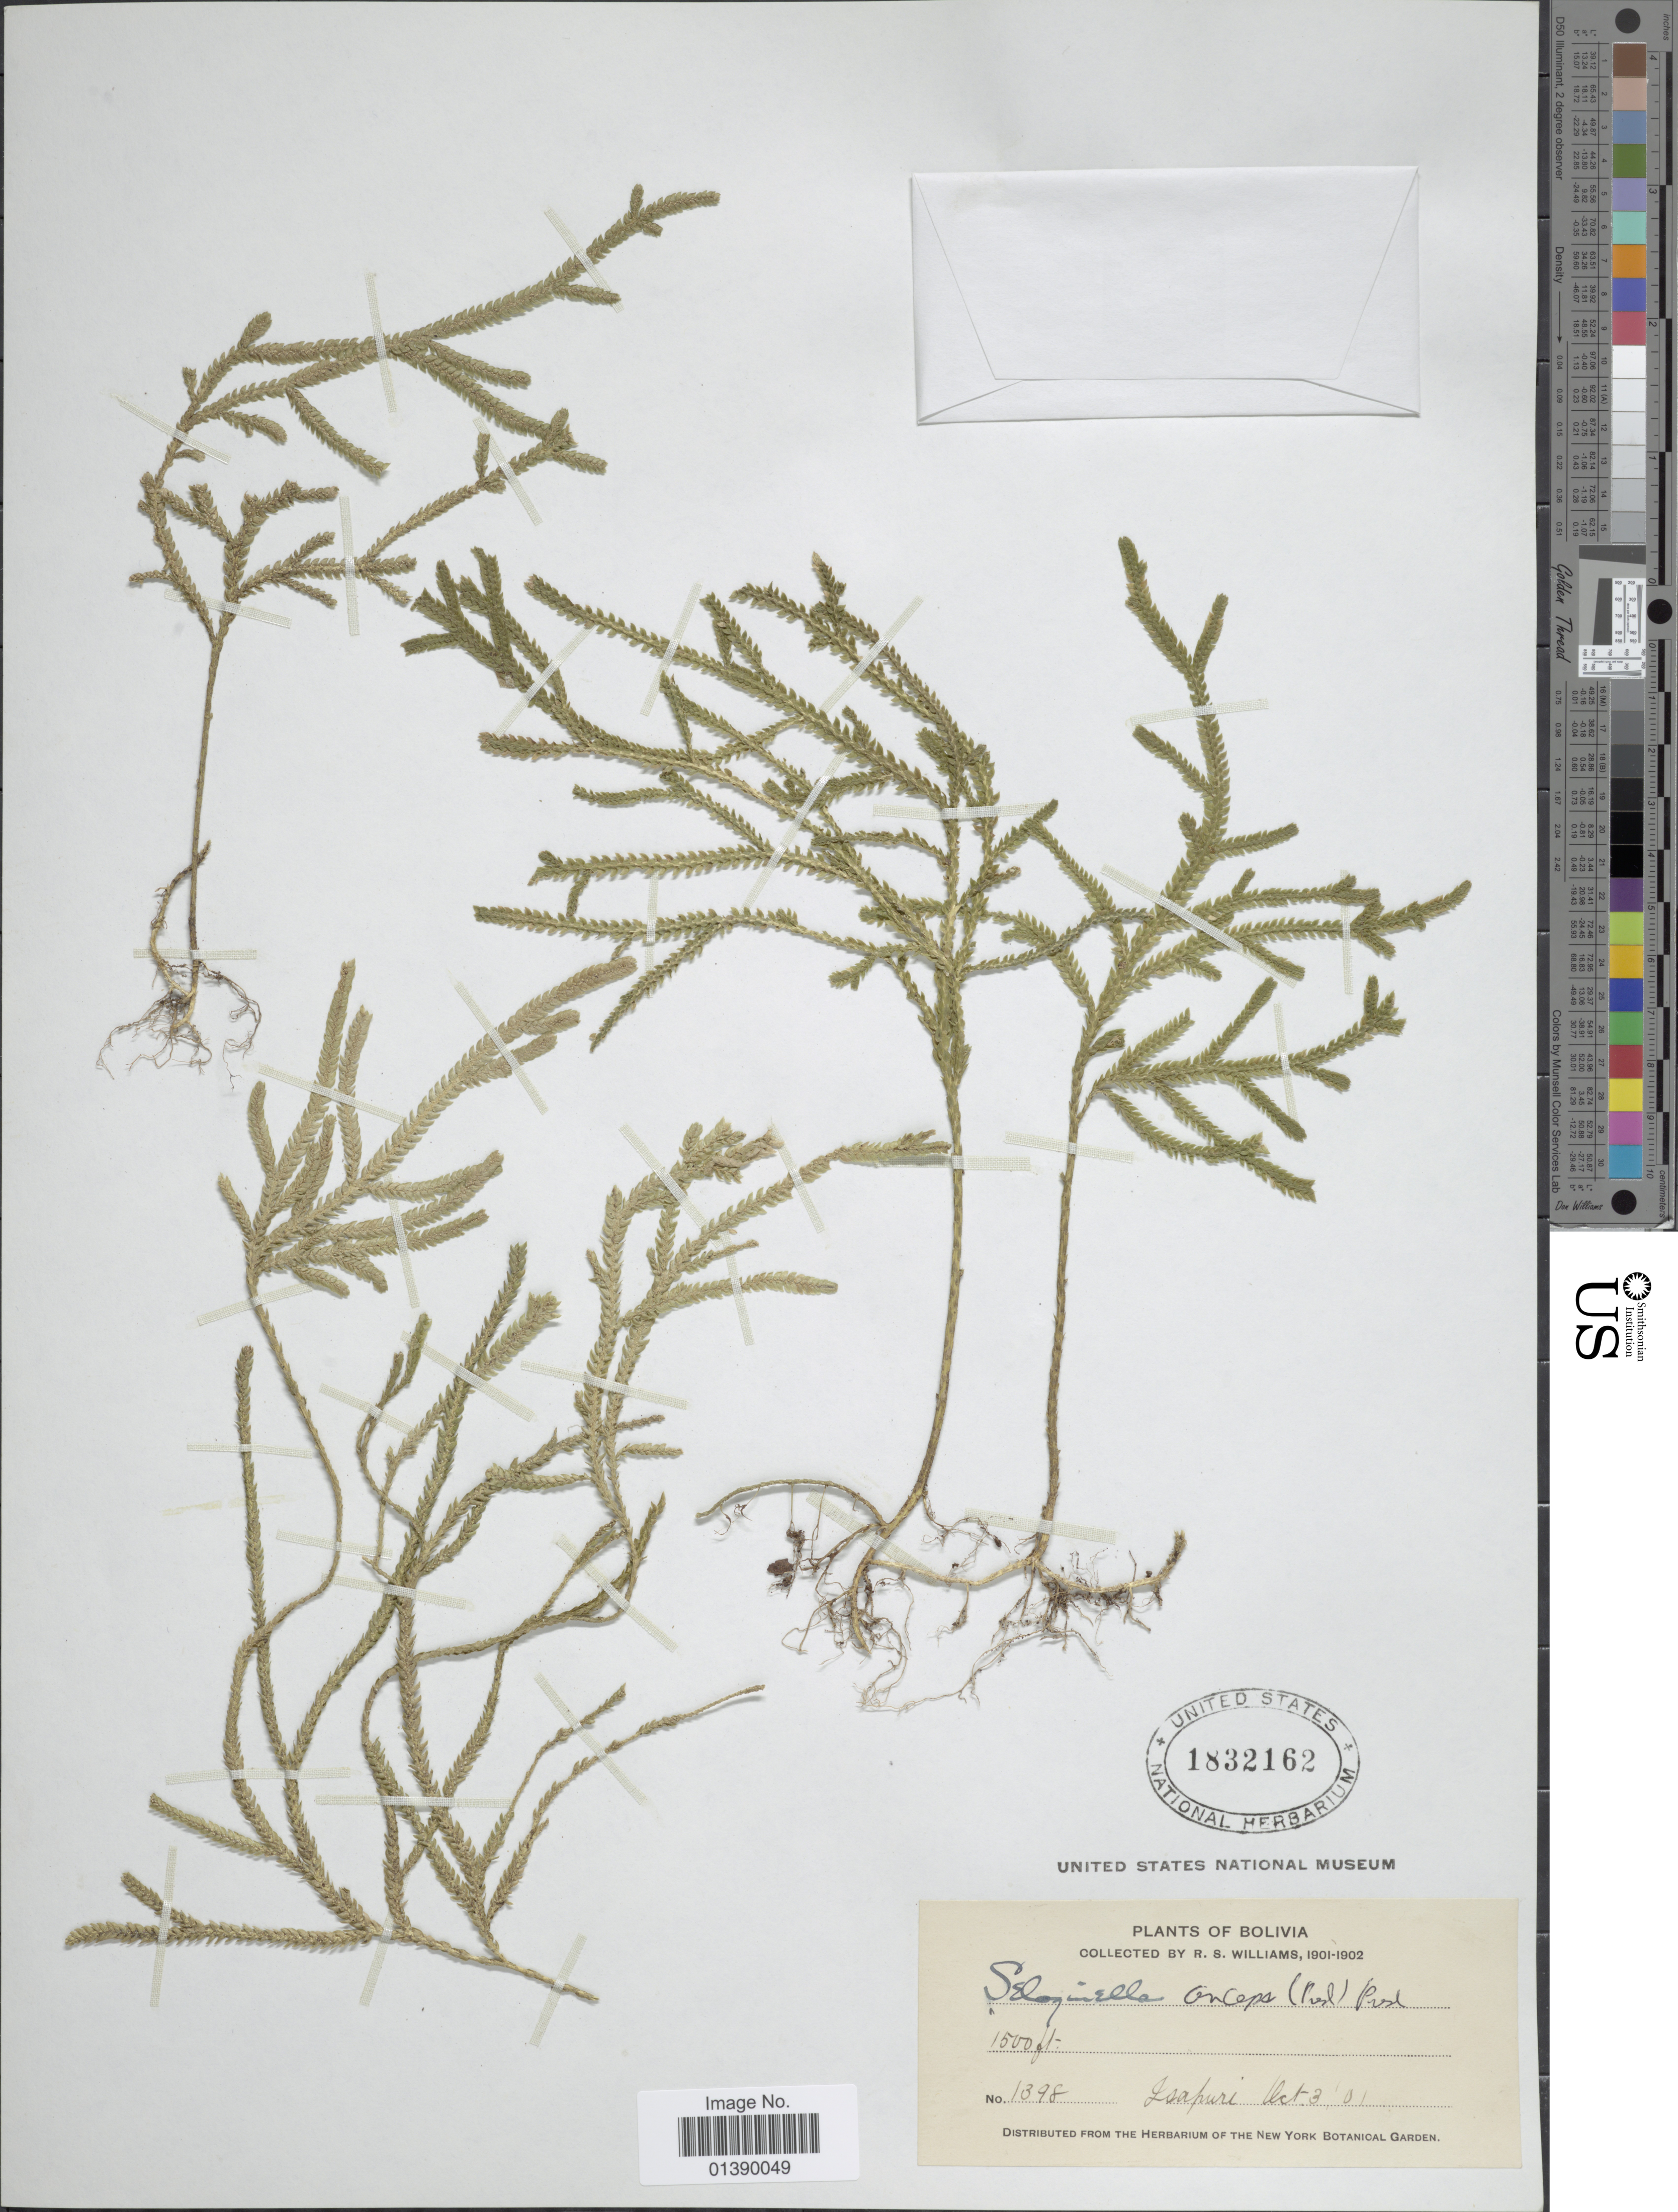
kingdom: Plantae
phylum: Tracheophyta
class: Lycopodiopsida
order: Selaginellales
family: Selaginellaceae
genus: Selaginella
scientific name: Selaginella anceps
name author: (C. Presl)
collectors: R. S. Williams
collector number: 1398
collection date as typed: Oct. 3, 1901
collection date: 1901-10-03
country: Bolivia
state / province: La Páz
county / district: Larecaja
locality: Isupuri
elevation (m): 457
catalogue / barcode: US 1832162